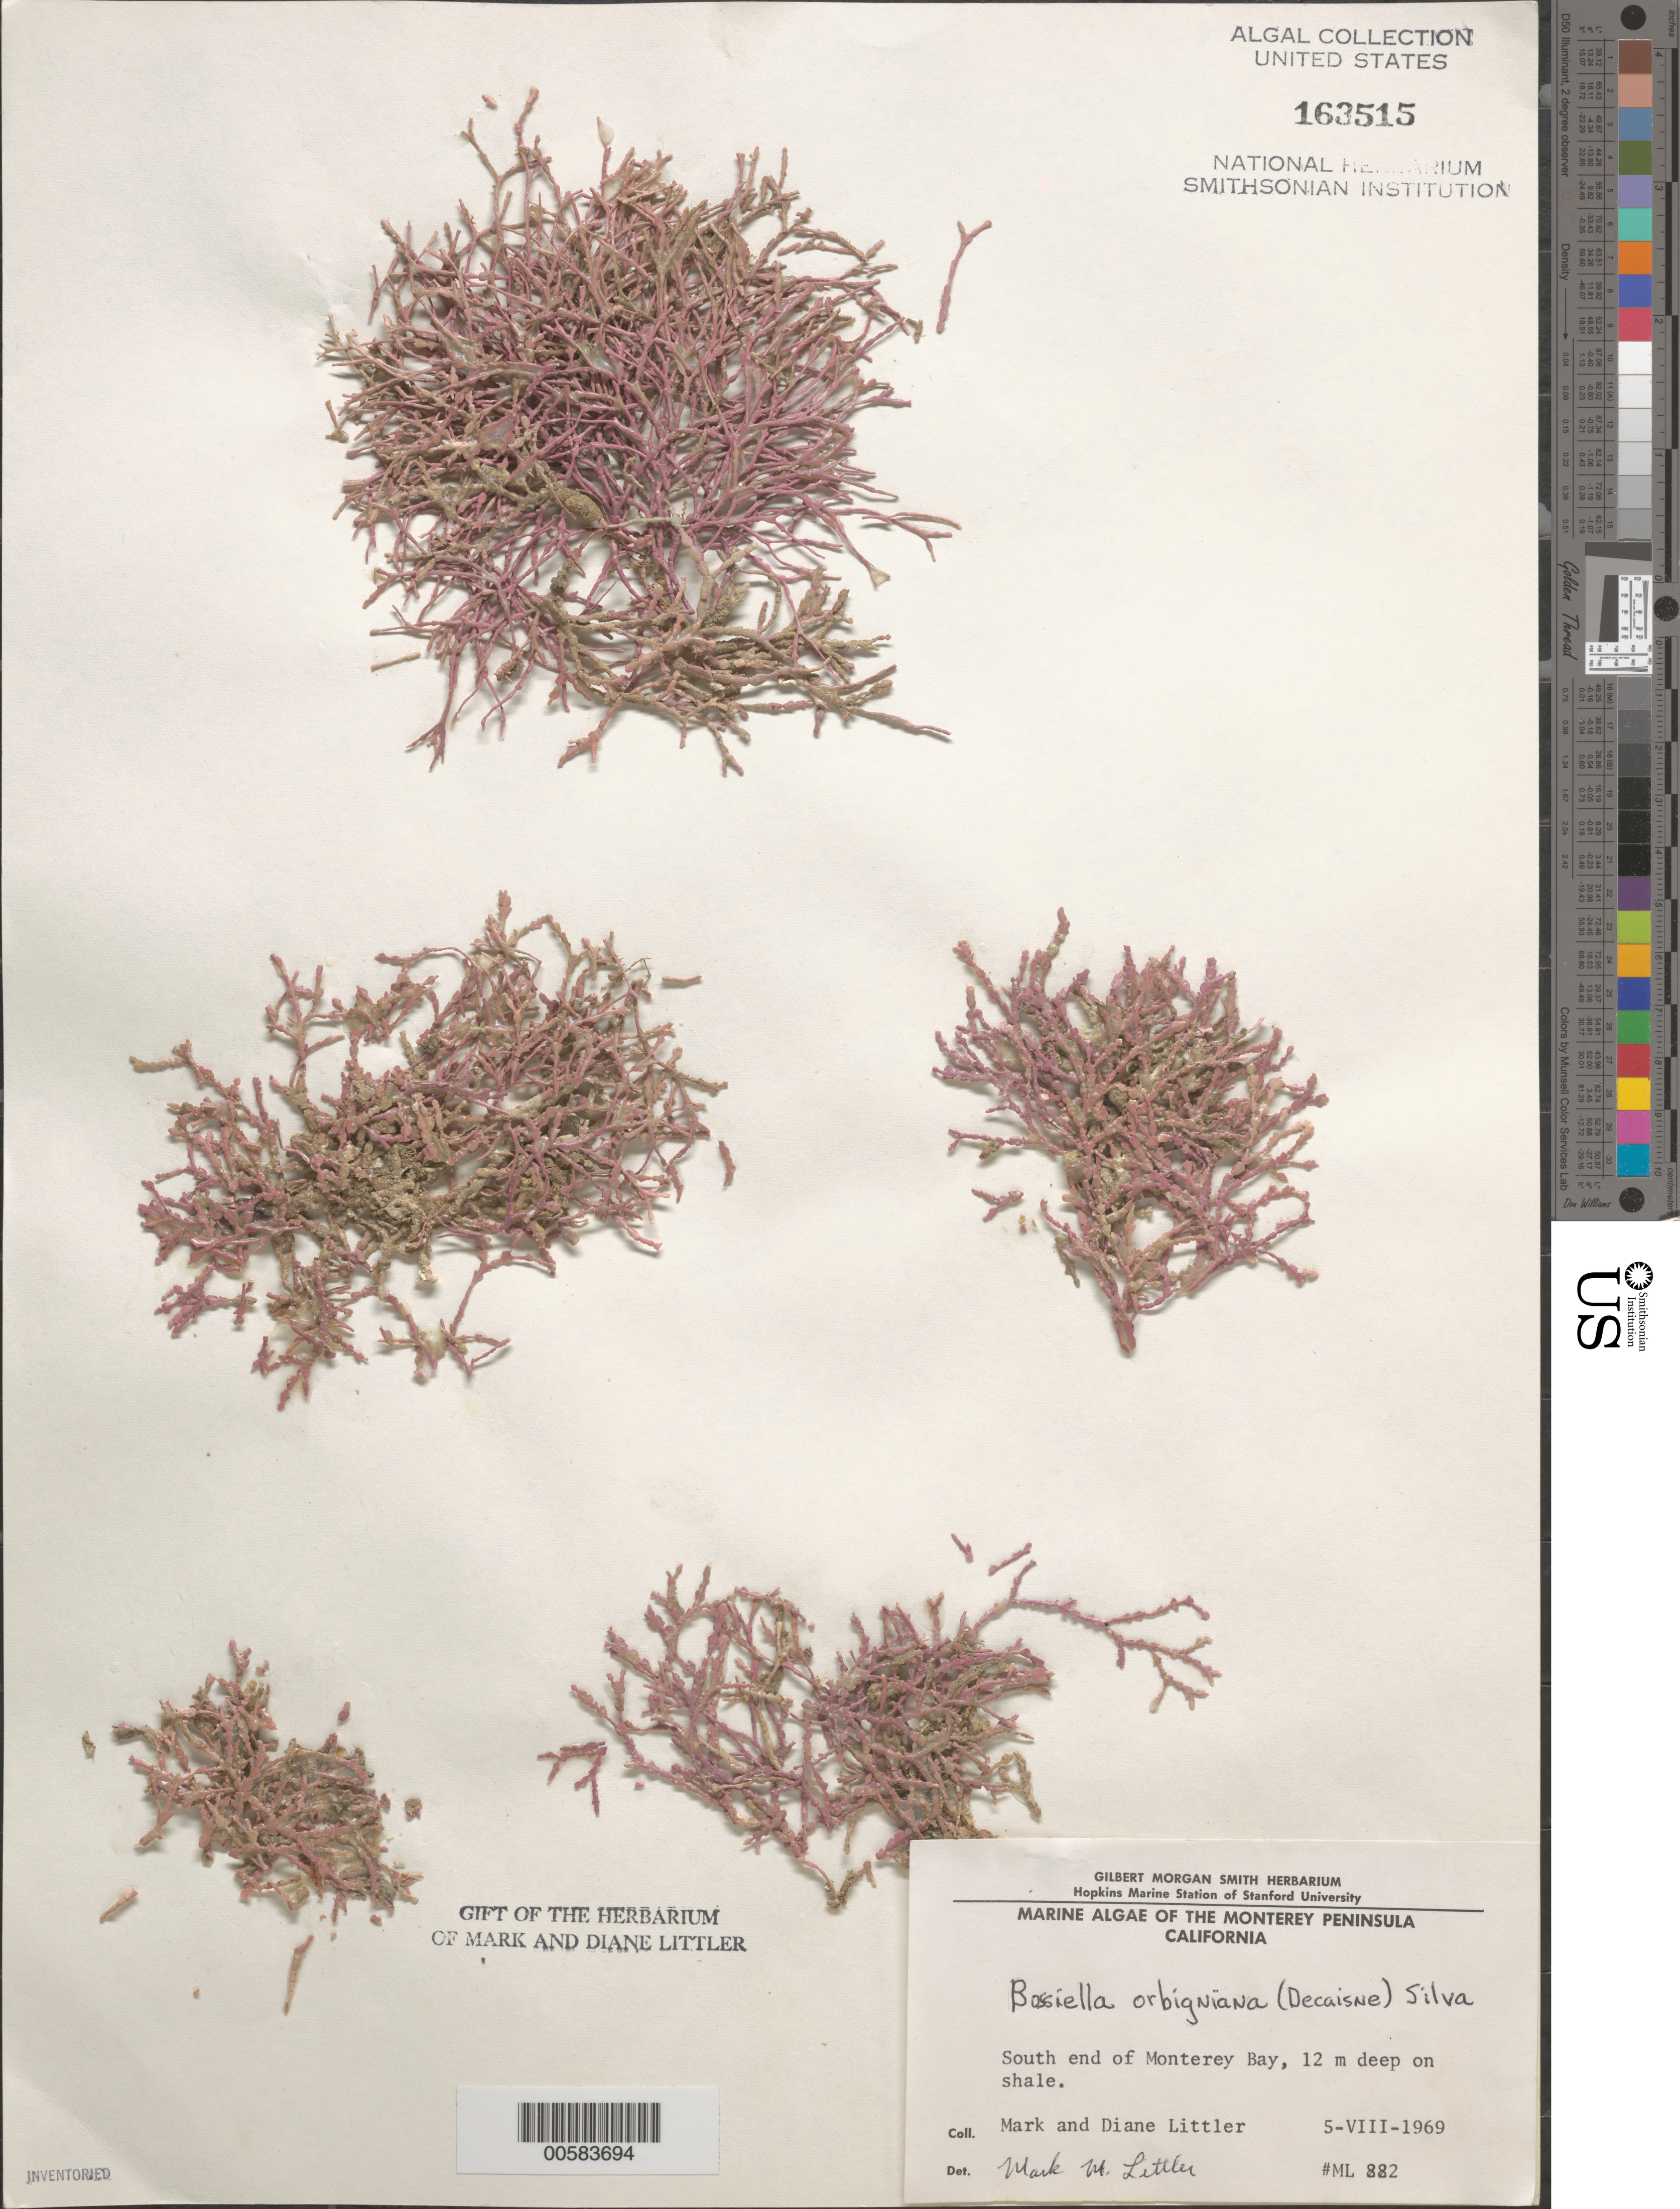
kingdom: Plantae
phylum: Rhodophyta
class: Florideophyceae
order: Corallinales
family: Corallinaceae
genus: Bossiella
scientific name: Bossiella orbigniana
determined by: Littler, M. M.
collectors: M. M. Littler & D. S. Littler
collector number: ML 882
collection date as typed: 05 Aug 1969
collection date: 1969-08-05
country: United States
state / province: California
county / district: Monterey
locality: Monterey Bay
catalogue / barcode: US 163515